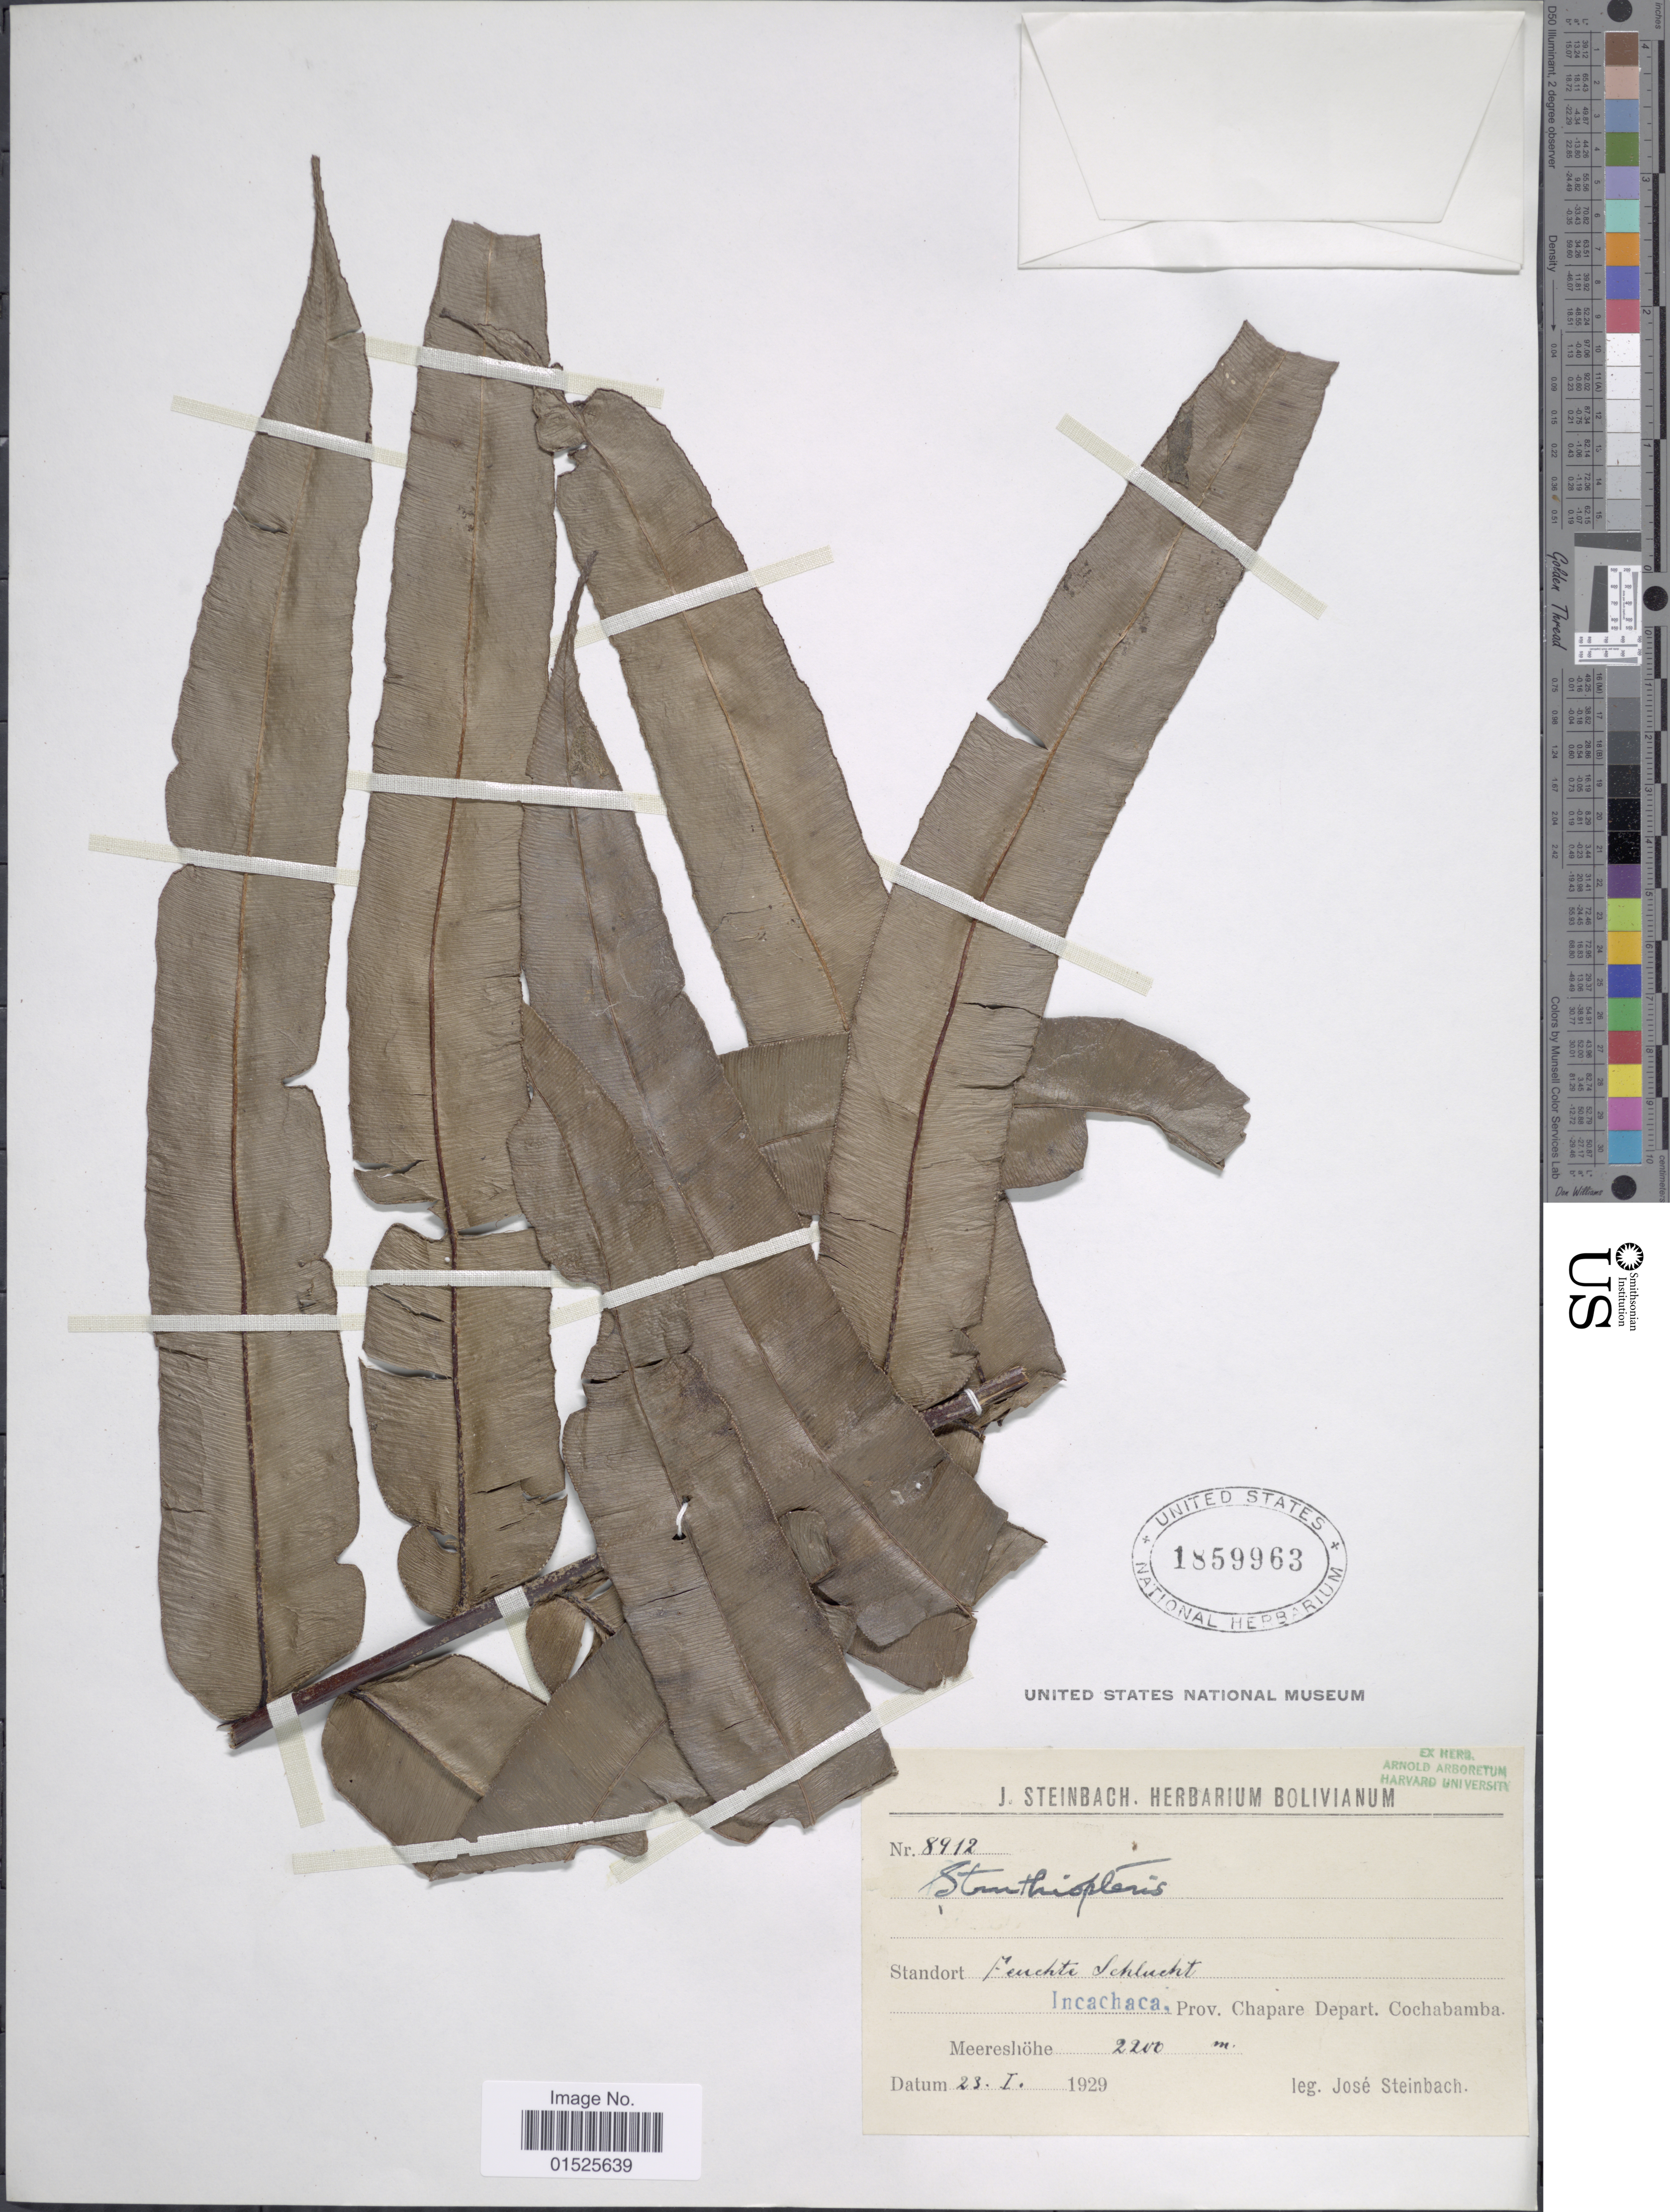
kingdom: Plantae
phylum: Tracheophyta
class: Polypodiopsida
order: Polypodiales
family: Blechnaceae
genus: Blechnum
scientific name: Blechnum cordatum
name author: (Desv.) Hieron.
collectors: J. Steinbach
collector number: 8912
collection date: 1929-01-23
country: Bolivia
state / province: Cochabamba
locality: Incachaca, Prov. Chapare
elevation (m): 2200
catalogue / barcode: US 1859963